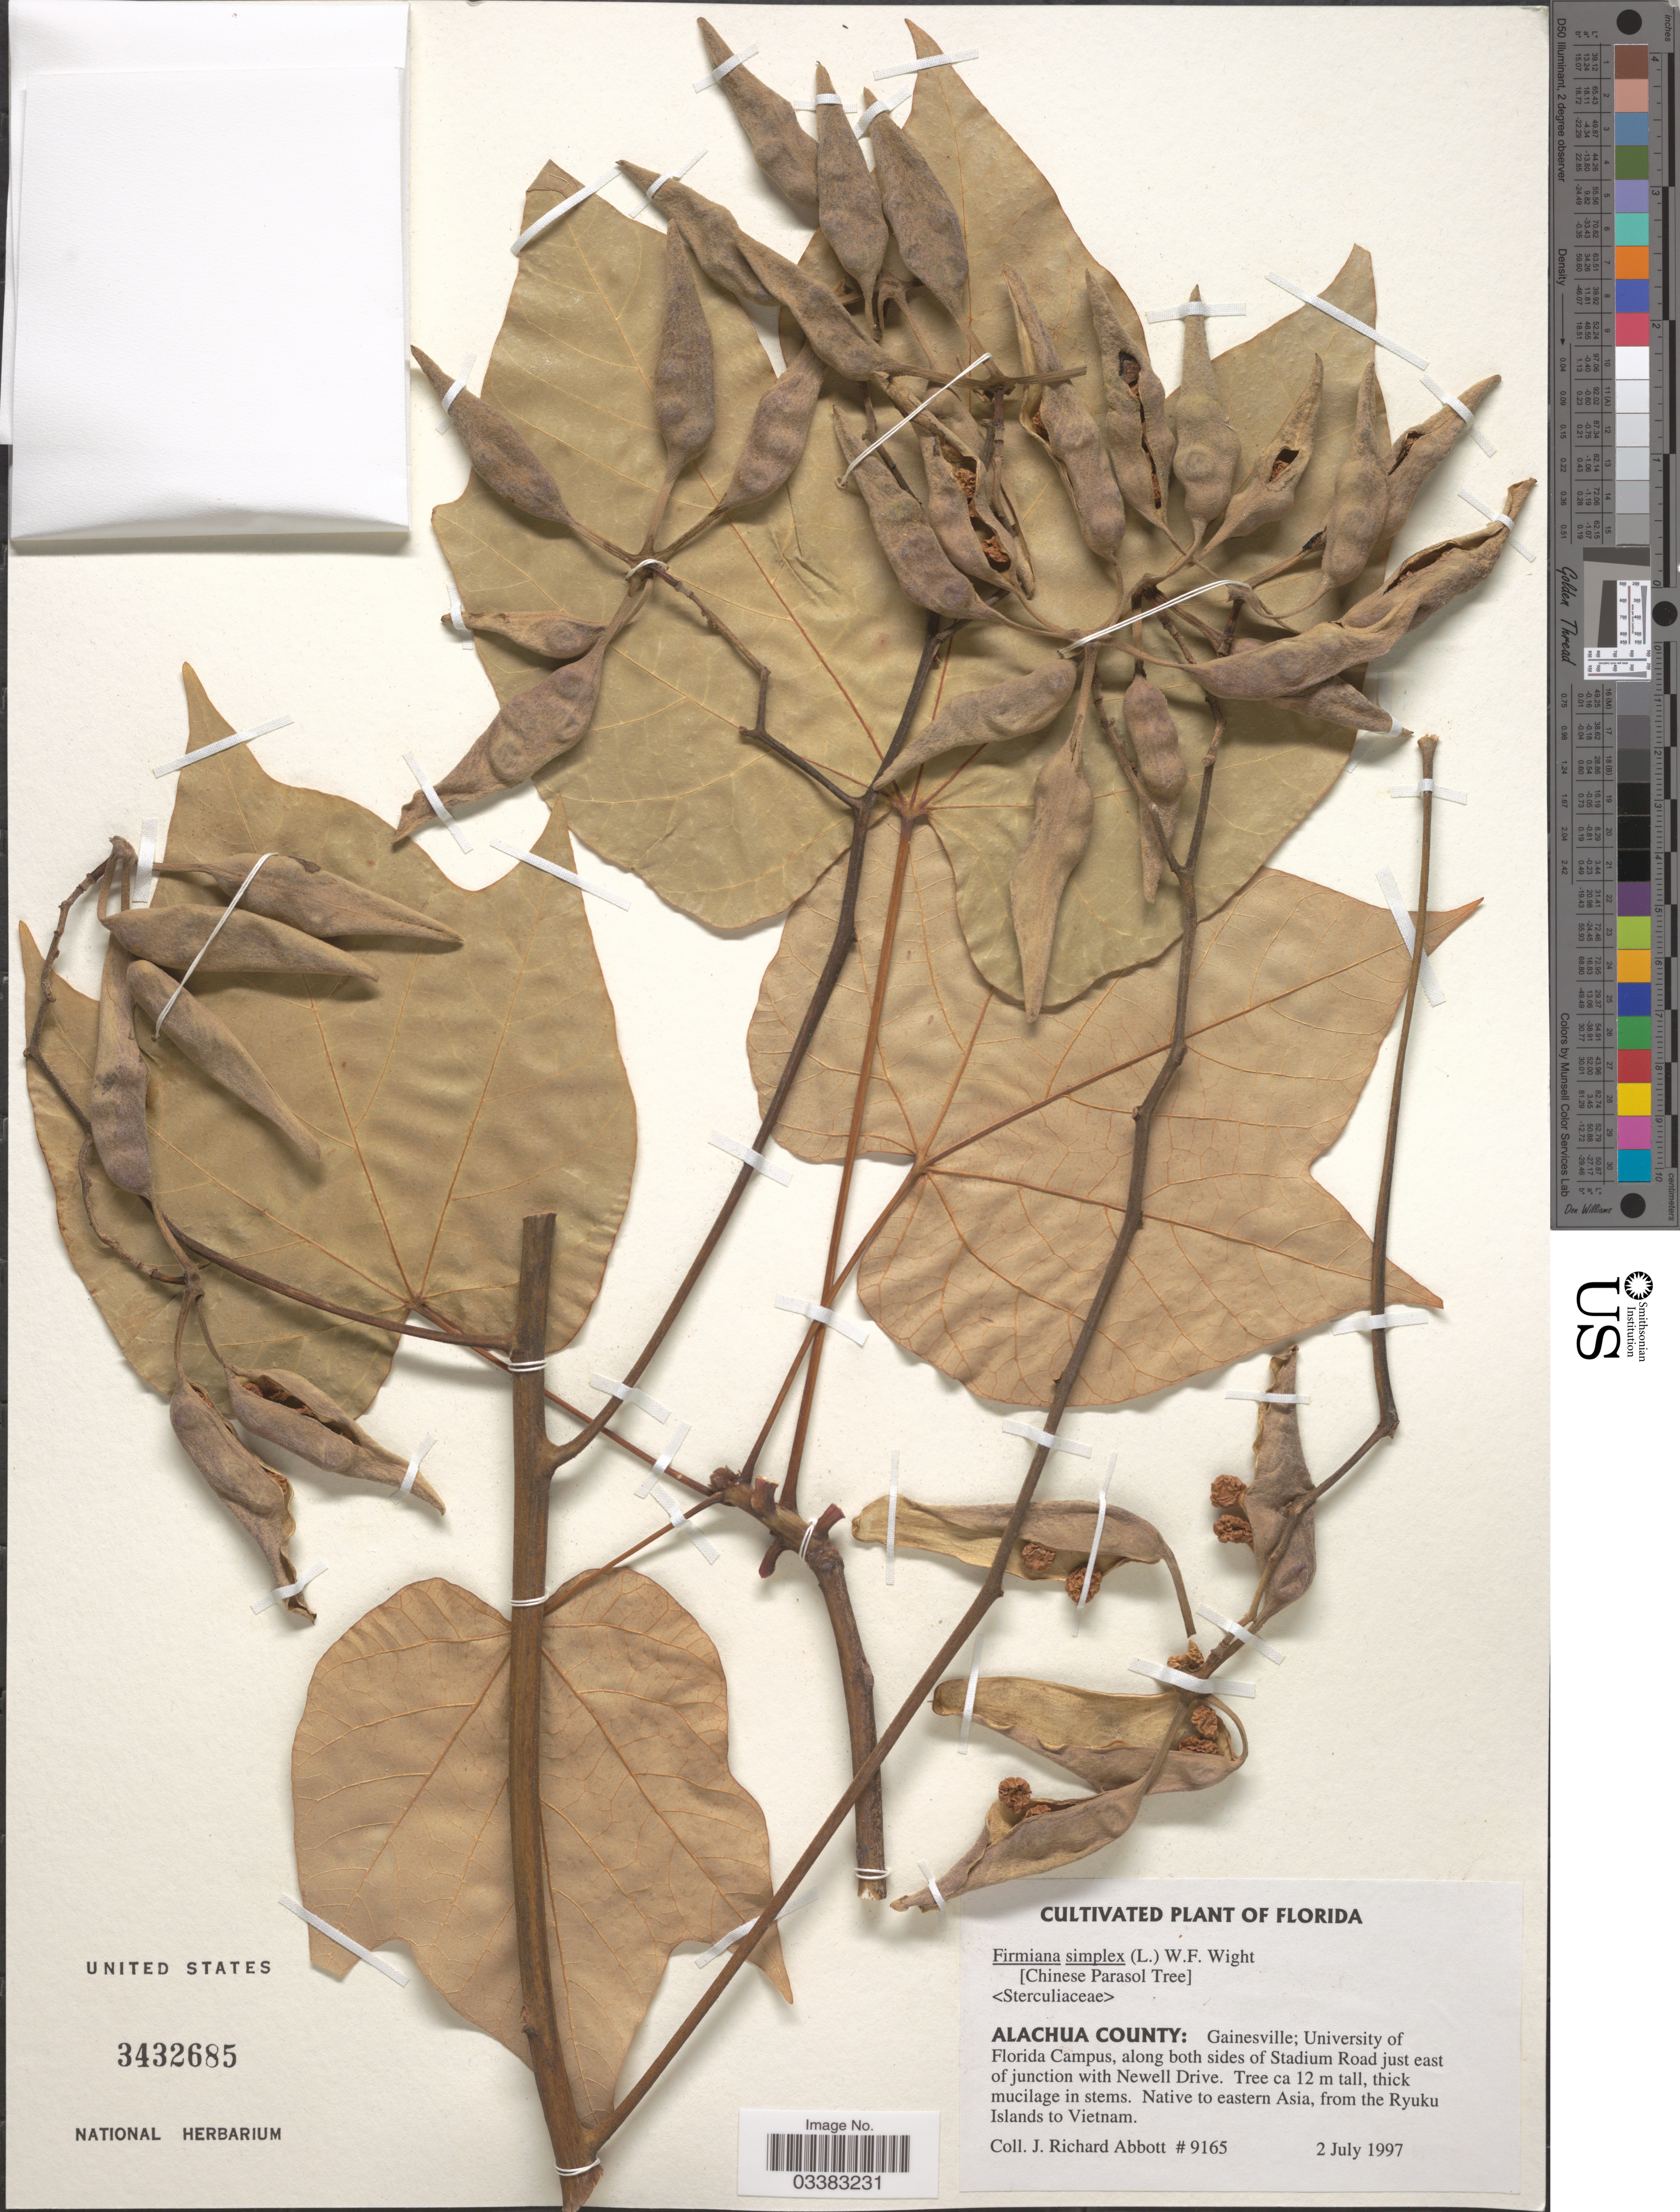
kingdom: Plantae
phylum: Tracheophyta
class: Magnoliopsida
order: Malvales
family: Malvaceae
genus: Firmiana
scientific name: Firmiana simplex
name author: (L.) W. Wight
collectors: J. R. Abbott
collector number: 9165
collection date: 1997-07-02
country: United States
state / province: Florida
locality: Alachua County: Gainesville; University of Florida Campus, along both sides of Stadium Road just east of junction with Newell Drive.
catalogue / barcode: US 3432685